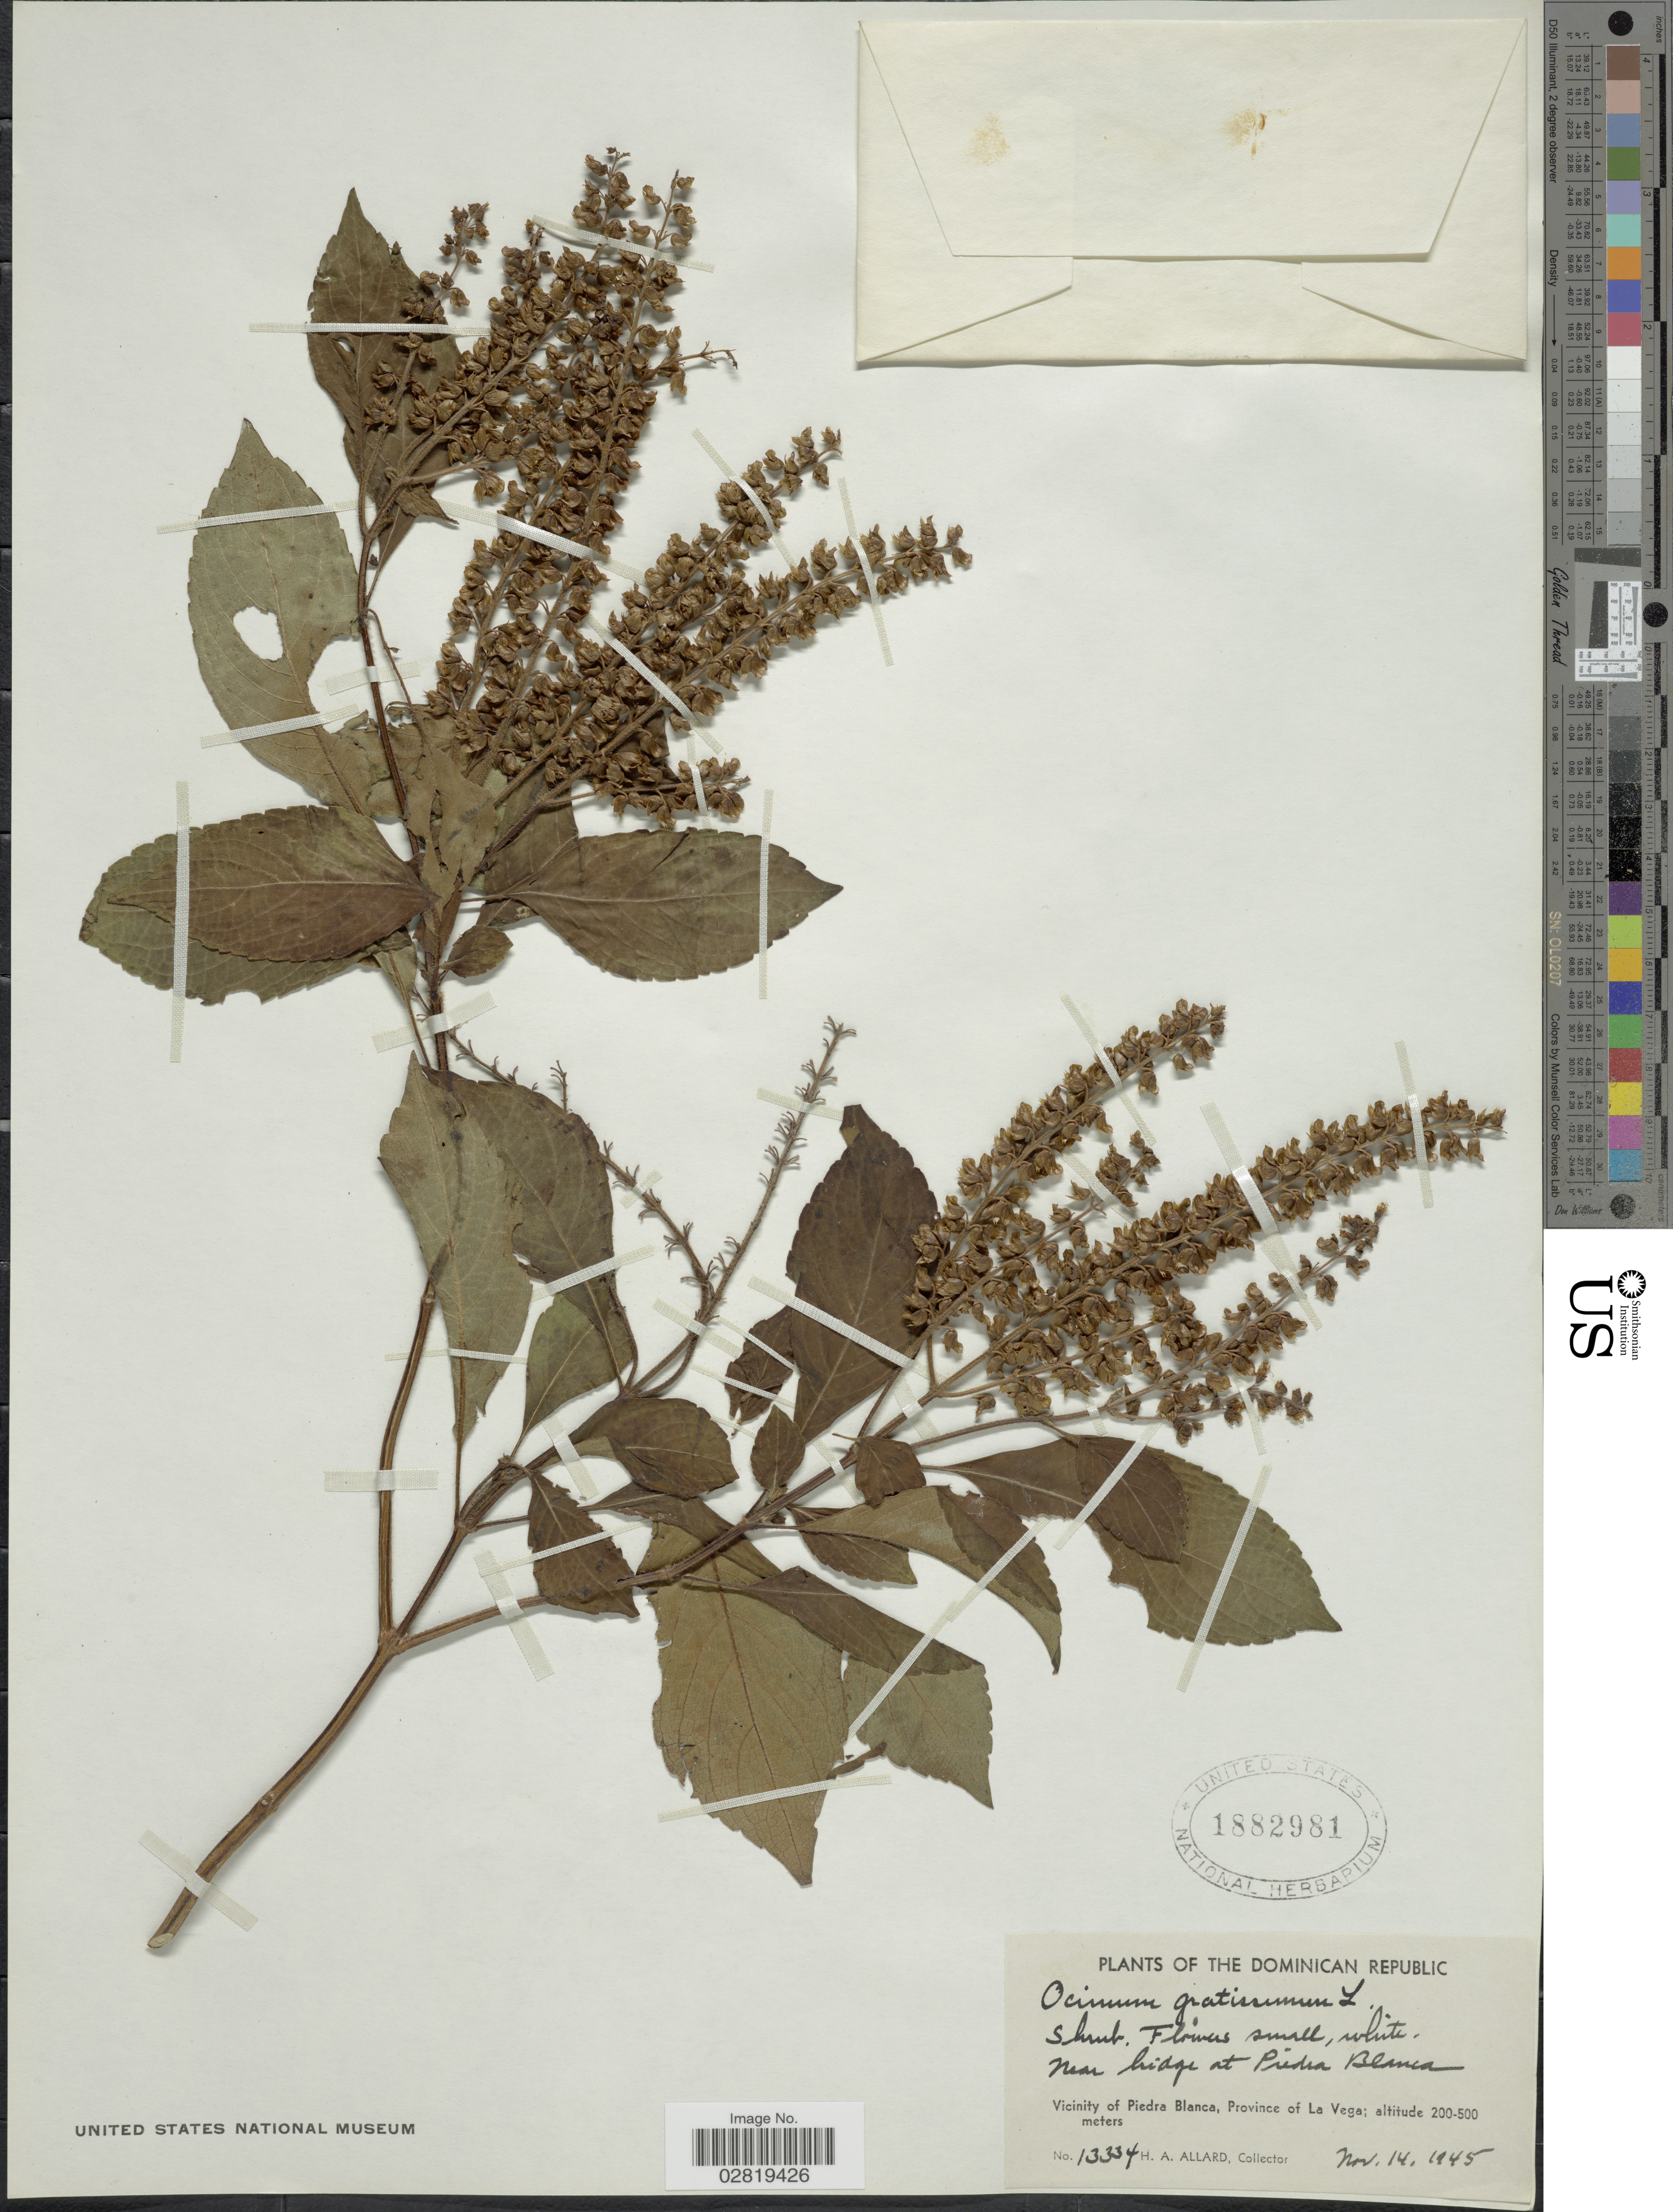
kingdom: Plantae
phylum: Tracheophyta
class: Magnoliopsida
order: Lamiales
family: Lamiaceae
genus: Ocimum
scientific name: Ocimum gratissimum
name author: L.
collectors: H. A. Allard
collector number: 13334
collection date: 1945-11-14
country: Dominican Republic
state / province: La Vega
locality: Near bridge at Piedra Blanca, Vicinity of Piedra Blanca, Province of La Vega.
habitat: near bridge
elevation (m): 200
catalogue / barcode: US 1882981